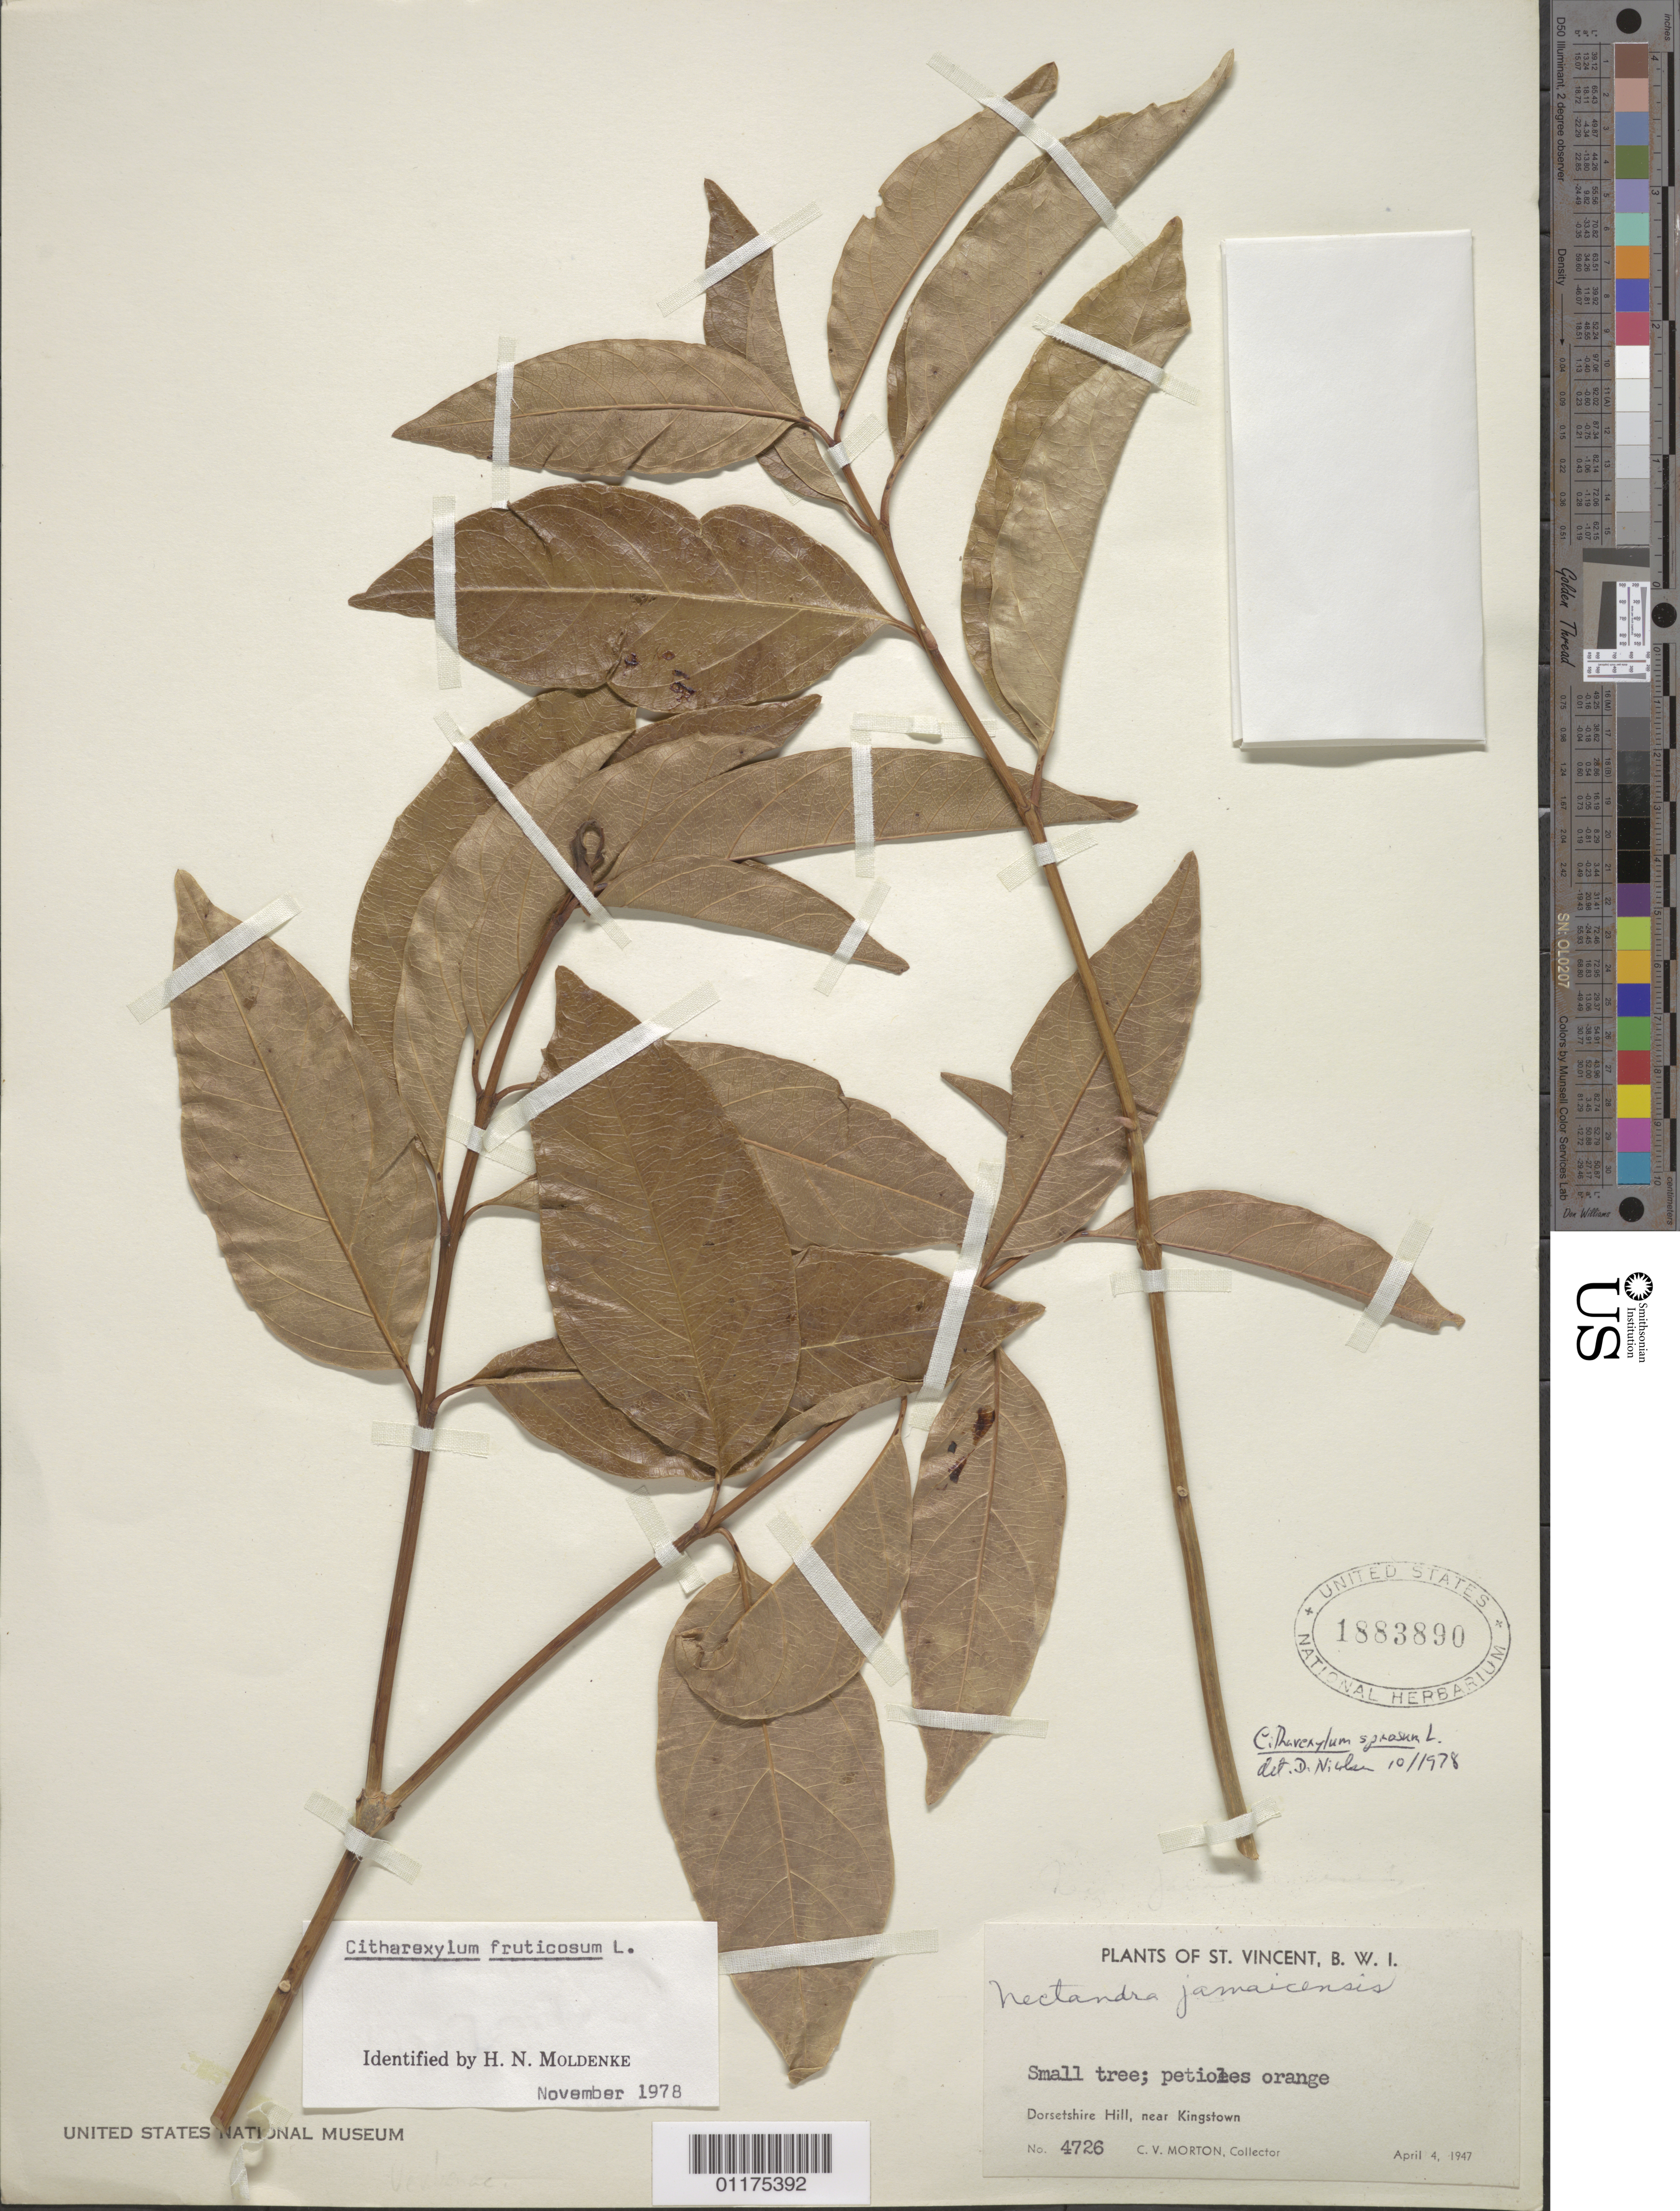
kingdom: Plantae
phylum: Tracheophyta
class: Magnoliopsida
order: Lamiales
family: Verbenaceae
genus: Citharexylum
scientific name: Citharexylum fruticosum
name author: L.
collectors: C. V. Morton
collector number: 4726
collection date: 1947-04-04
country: St. Vincent - Grenadines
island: Saint Vincent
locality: Saint Vincent, Dorsetshire Hill near Kingstown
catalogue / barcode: US 1883890